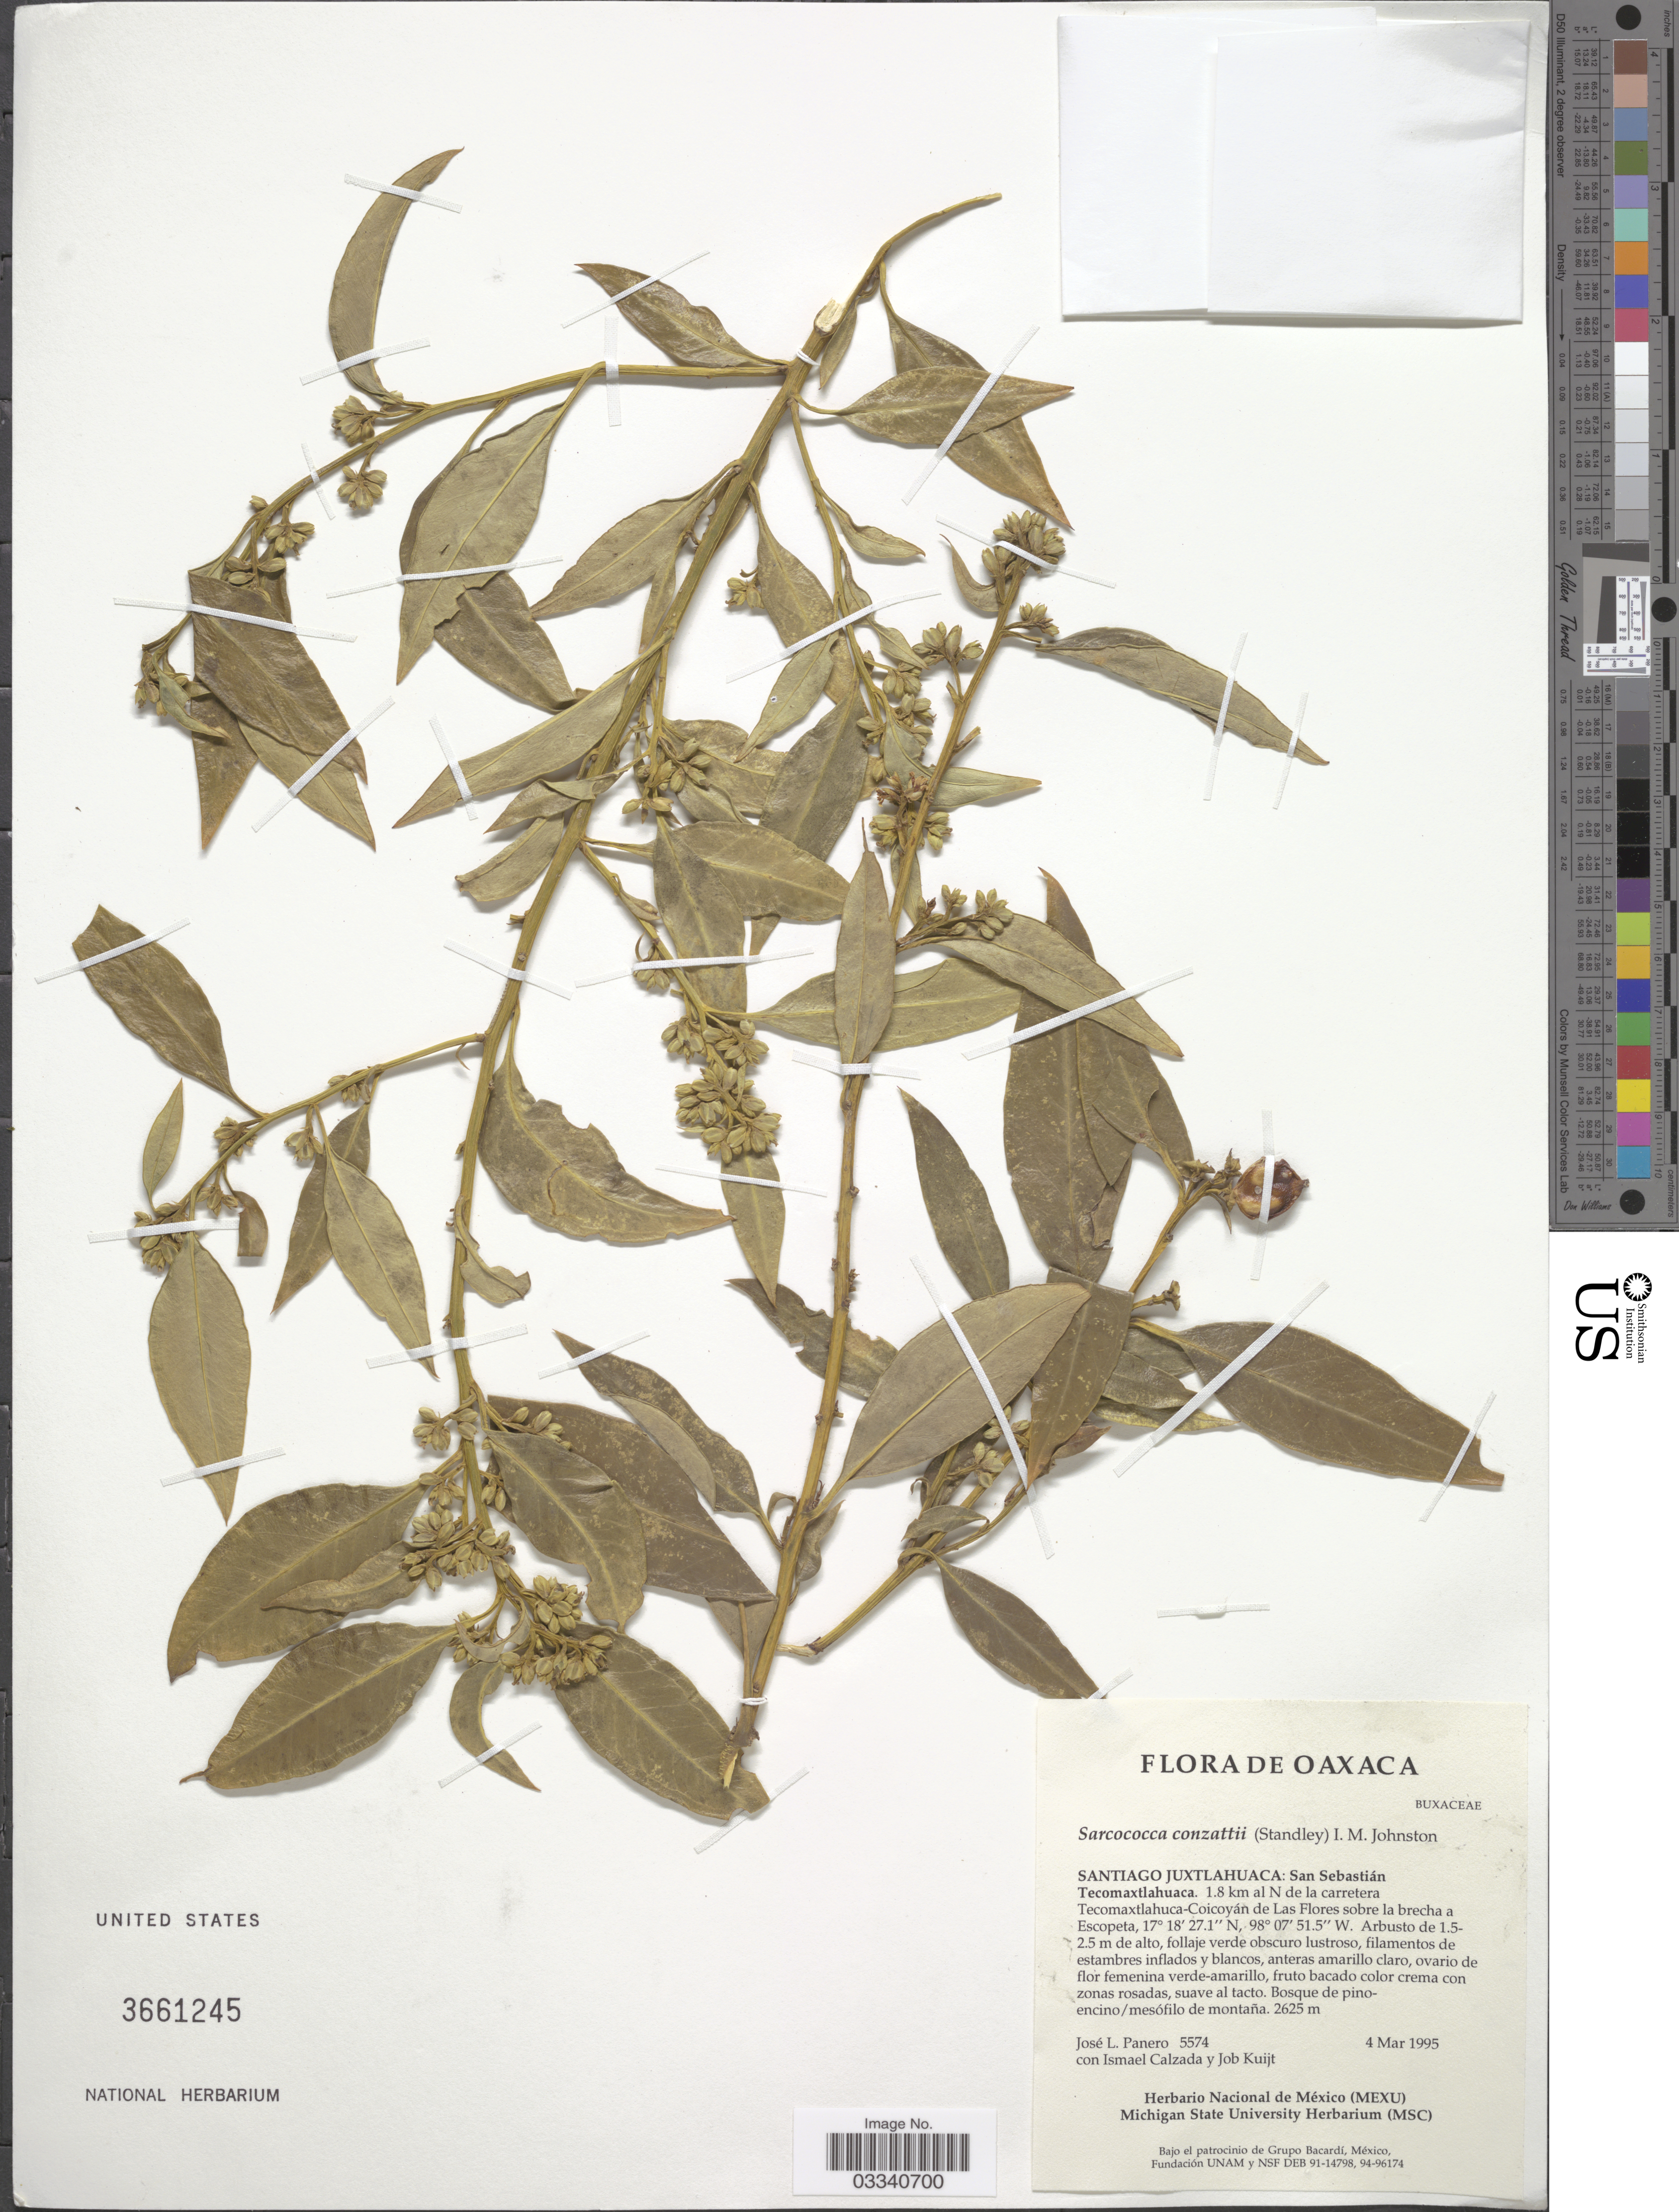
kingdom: Plantae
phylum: Tracheophyta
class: Magnoliopsida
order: Buxales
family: Buxaceae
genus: Sarcococca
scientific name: Sarcococca conzattii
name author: (Standl.) I.M. Johnst.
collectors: J. L. Panero, I. Calzada & J. Kuijt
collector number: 5574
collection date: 1995-03-04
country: Mexico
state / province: Oaxaca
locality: Santiago Juxtlahuaca: San Sebastián Tecomaxtlahuaca. 1.8 km al N de la carretera Tecomaxtlahuca-Coicoyán de Las Flores sobre la brecha a Escopeta.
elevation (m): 2625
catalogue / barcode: US 3661245